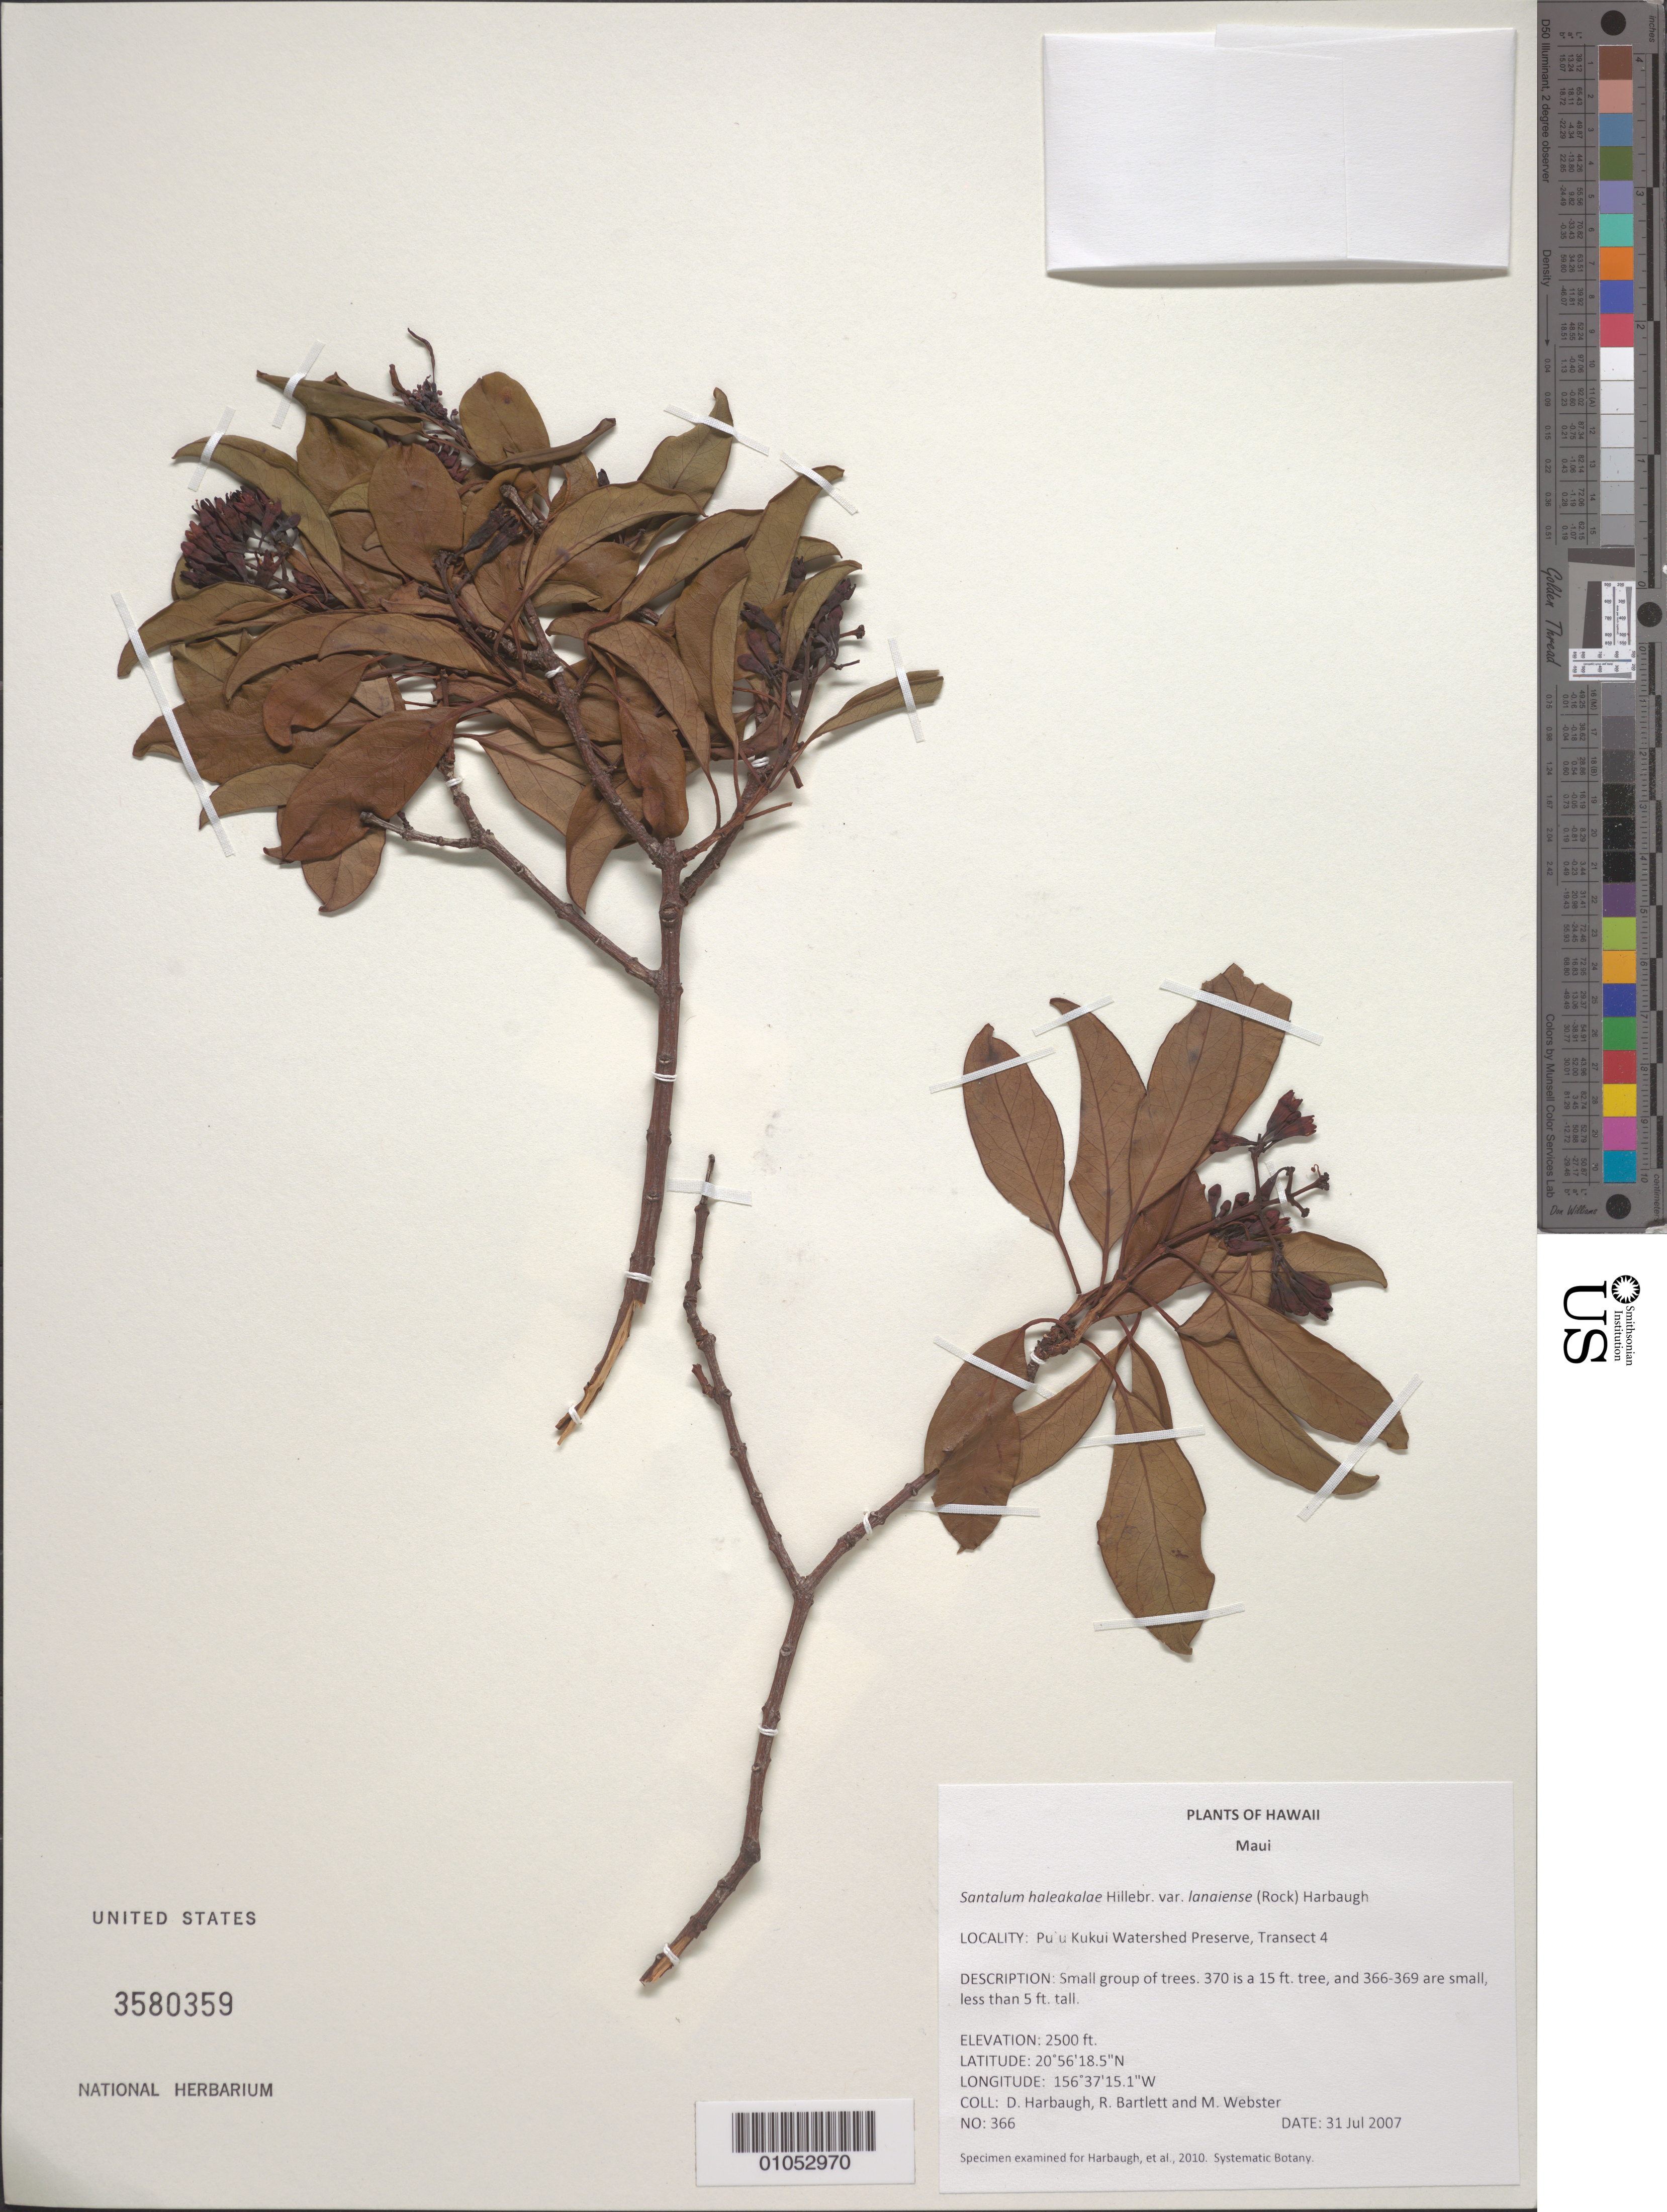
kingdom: Plantae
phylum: Tracheophyta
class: Magnoliopsida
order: Santalales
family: Santalaceae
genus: Santalum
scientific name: Santalum haleakalae var. lanaiense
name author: (Rock) Harbaugh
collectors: D. Harbaugh, R. Bartlett & M. Webster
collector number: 366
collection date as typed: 31 Jul 2007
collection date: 2007-07-31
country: United States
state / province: Hawaii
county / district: Maui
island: Maui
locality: Puu Kukui watershed Preserve, Transect 4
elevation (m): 762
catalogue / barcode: US 3580359